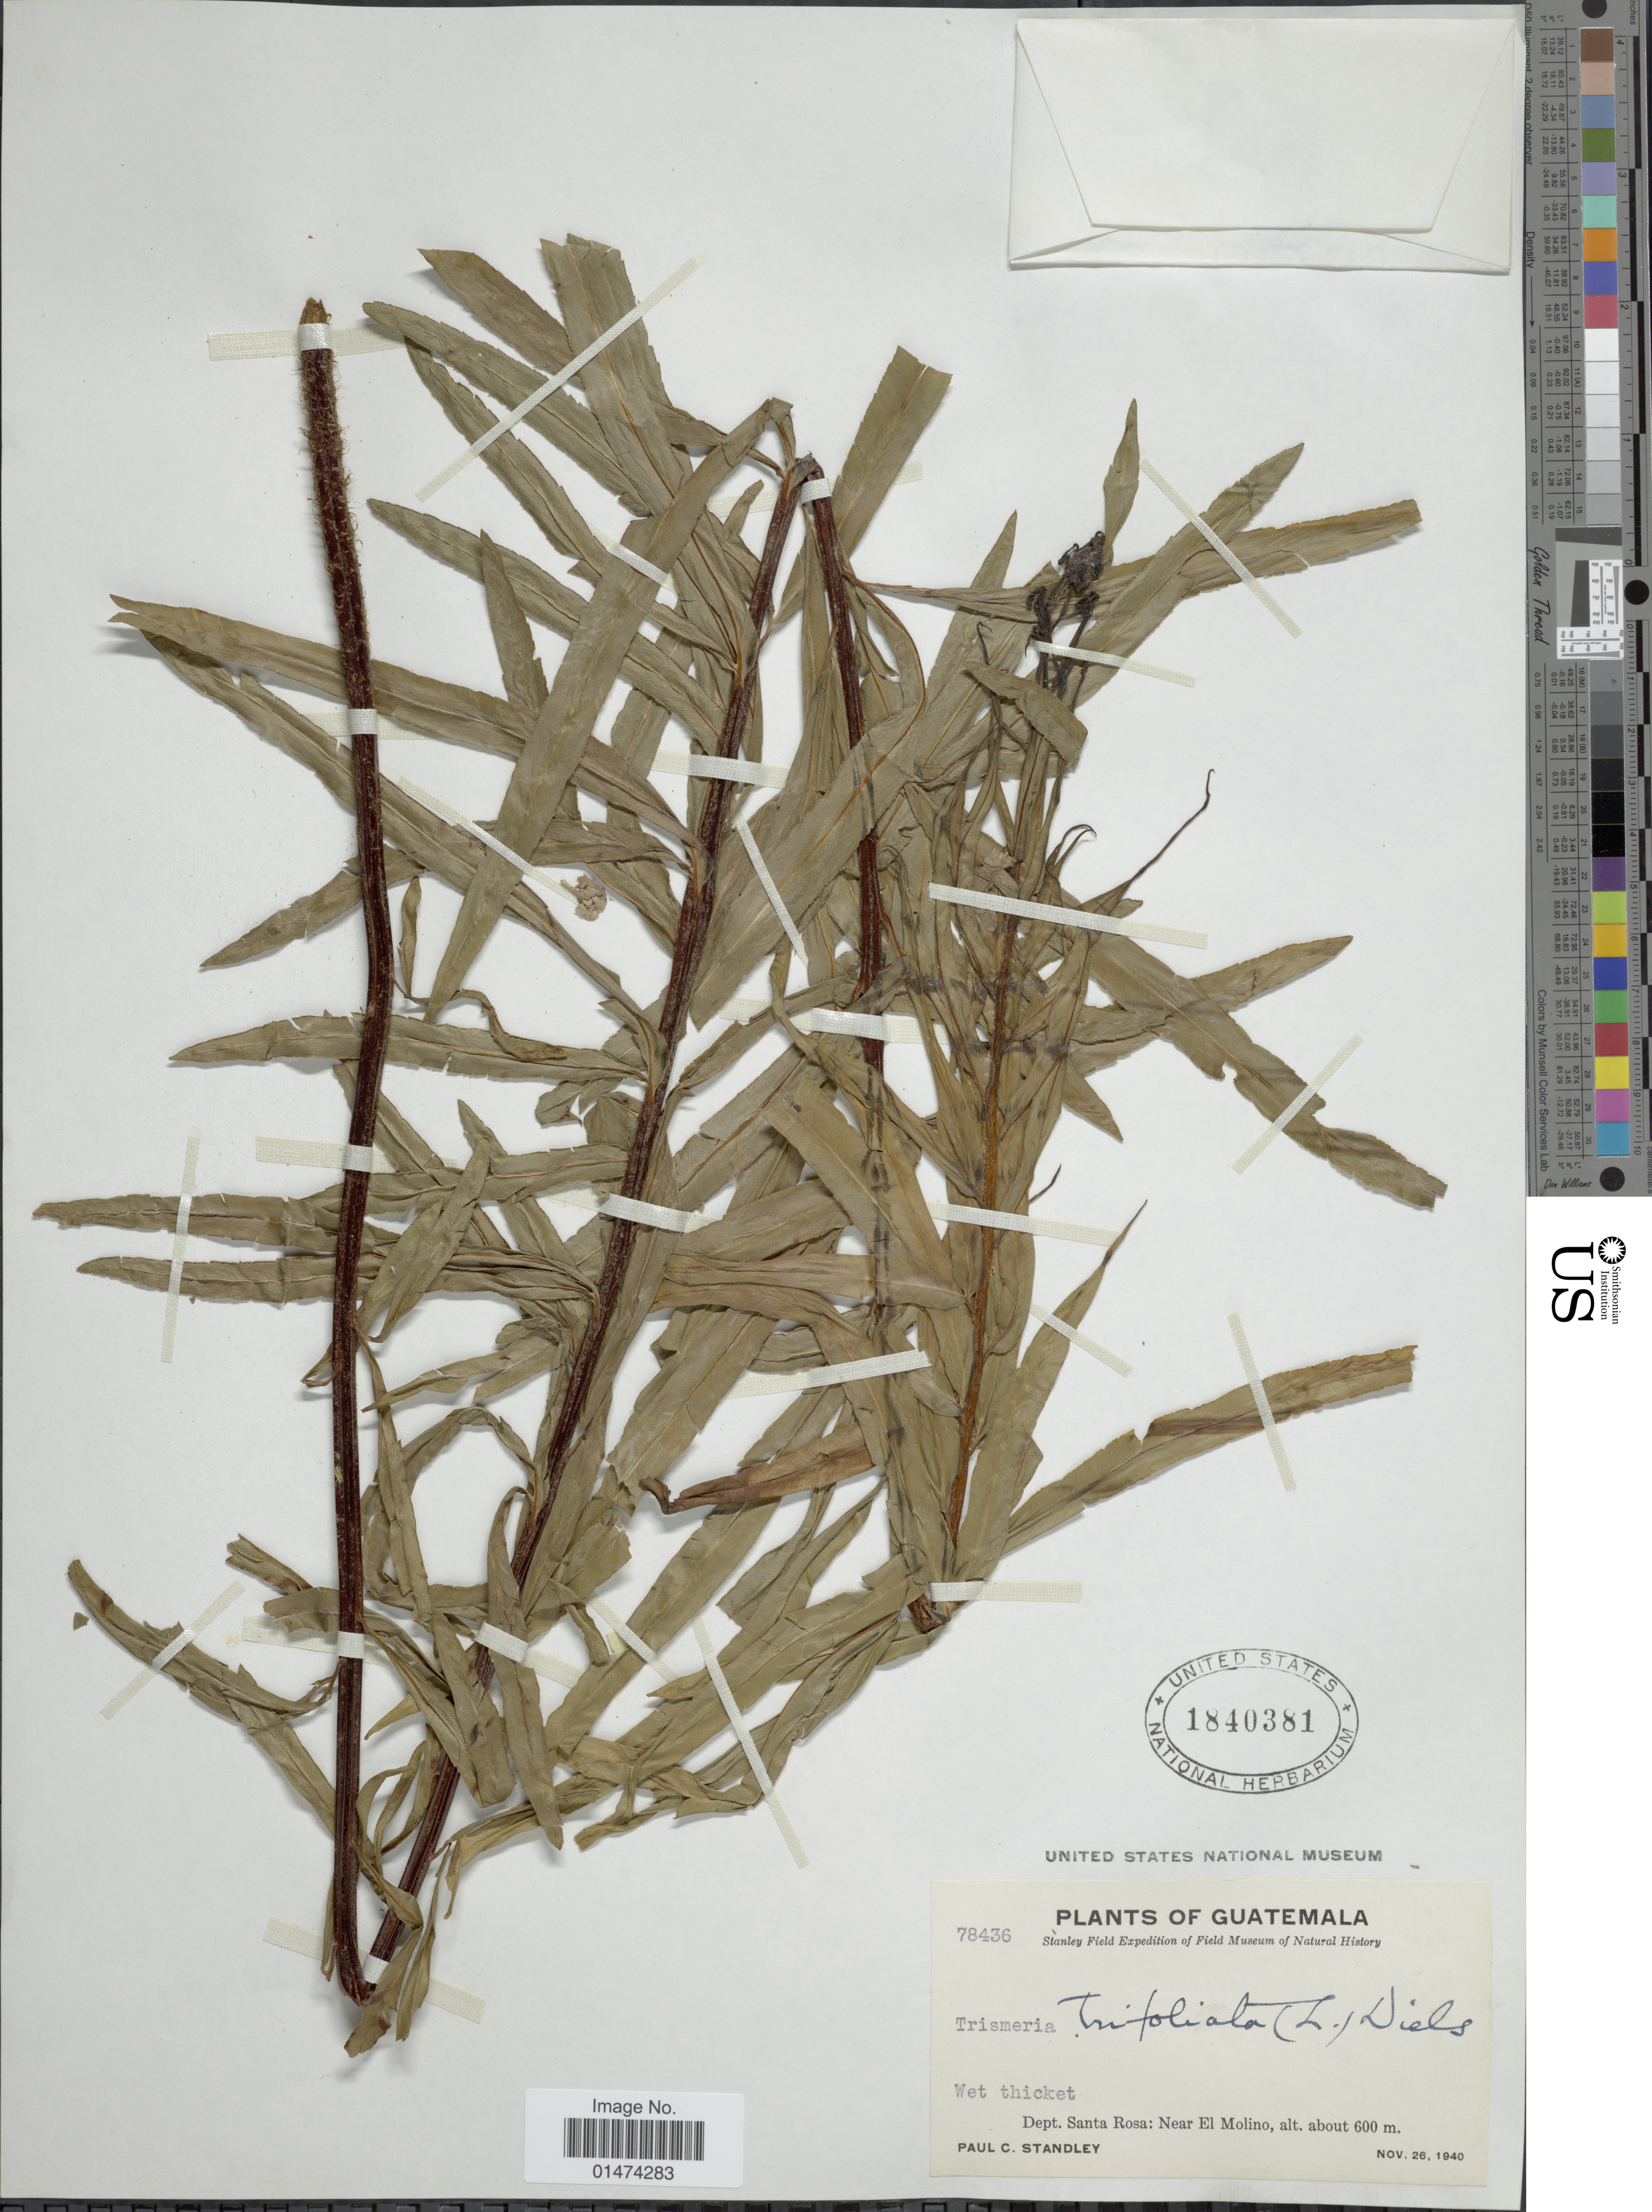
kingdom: Plantae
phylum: Tracheophyta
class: Polypodiopsida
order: Polypodiales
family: Pteridaceae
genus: Pityrogramma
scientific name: Pityrogramma trifoliata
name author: (L.) R.M. Tryon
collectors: P. C. Standley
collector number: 78436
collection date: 1940-11-26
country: Guatemala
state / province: Santa Rosa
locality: Near El Molino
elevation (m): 600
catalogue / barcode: US 1840381